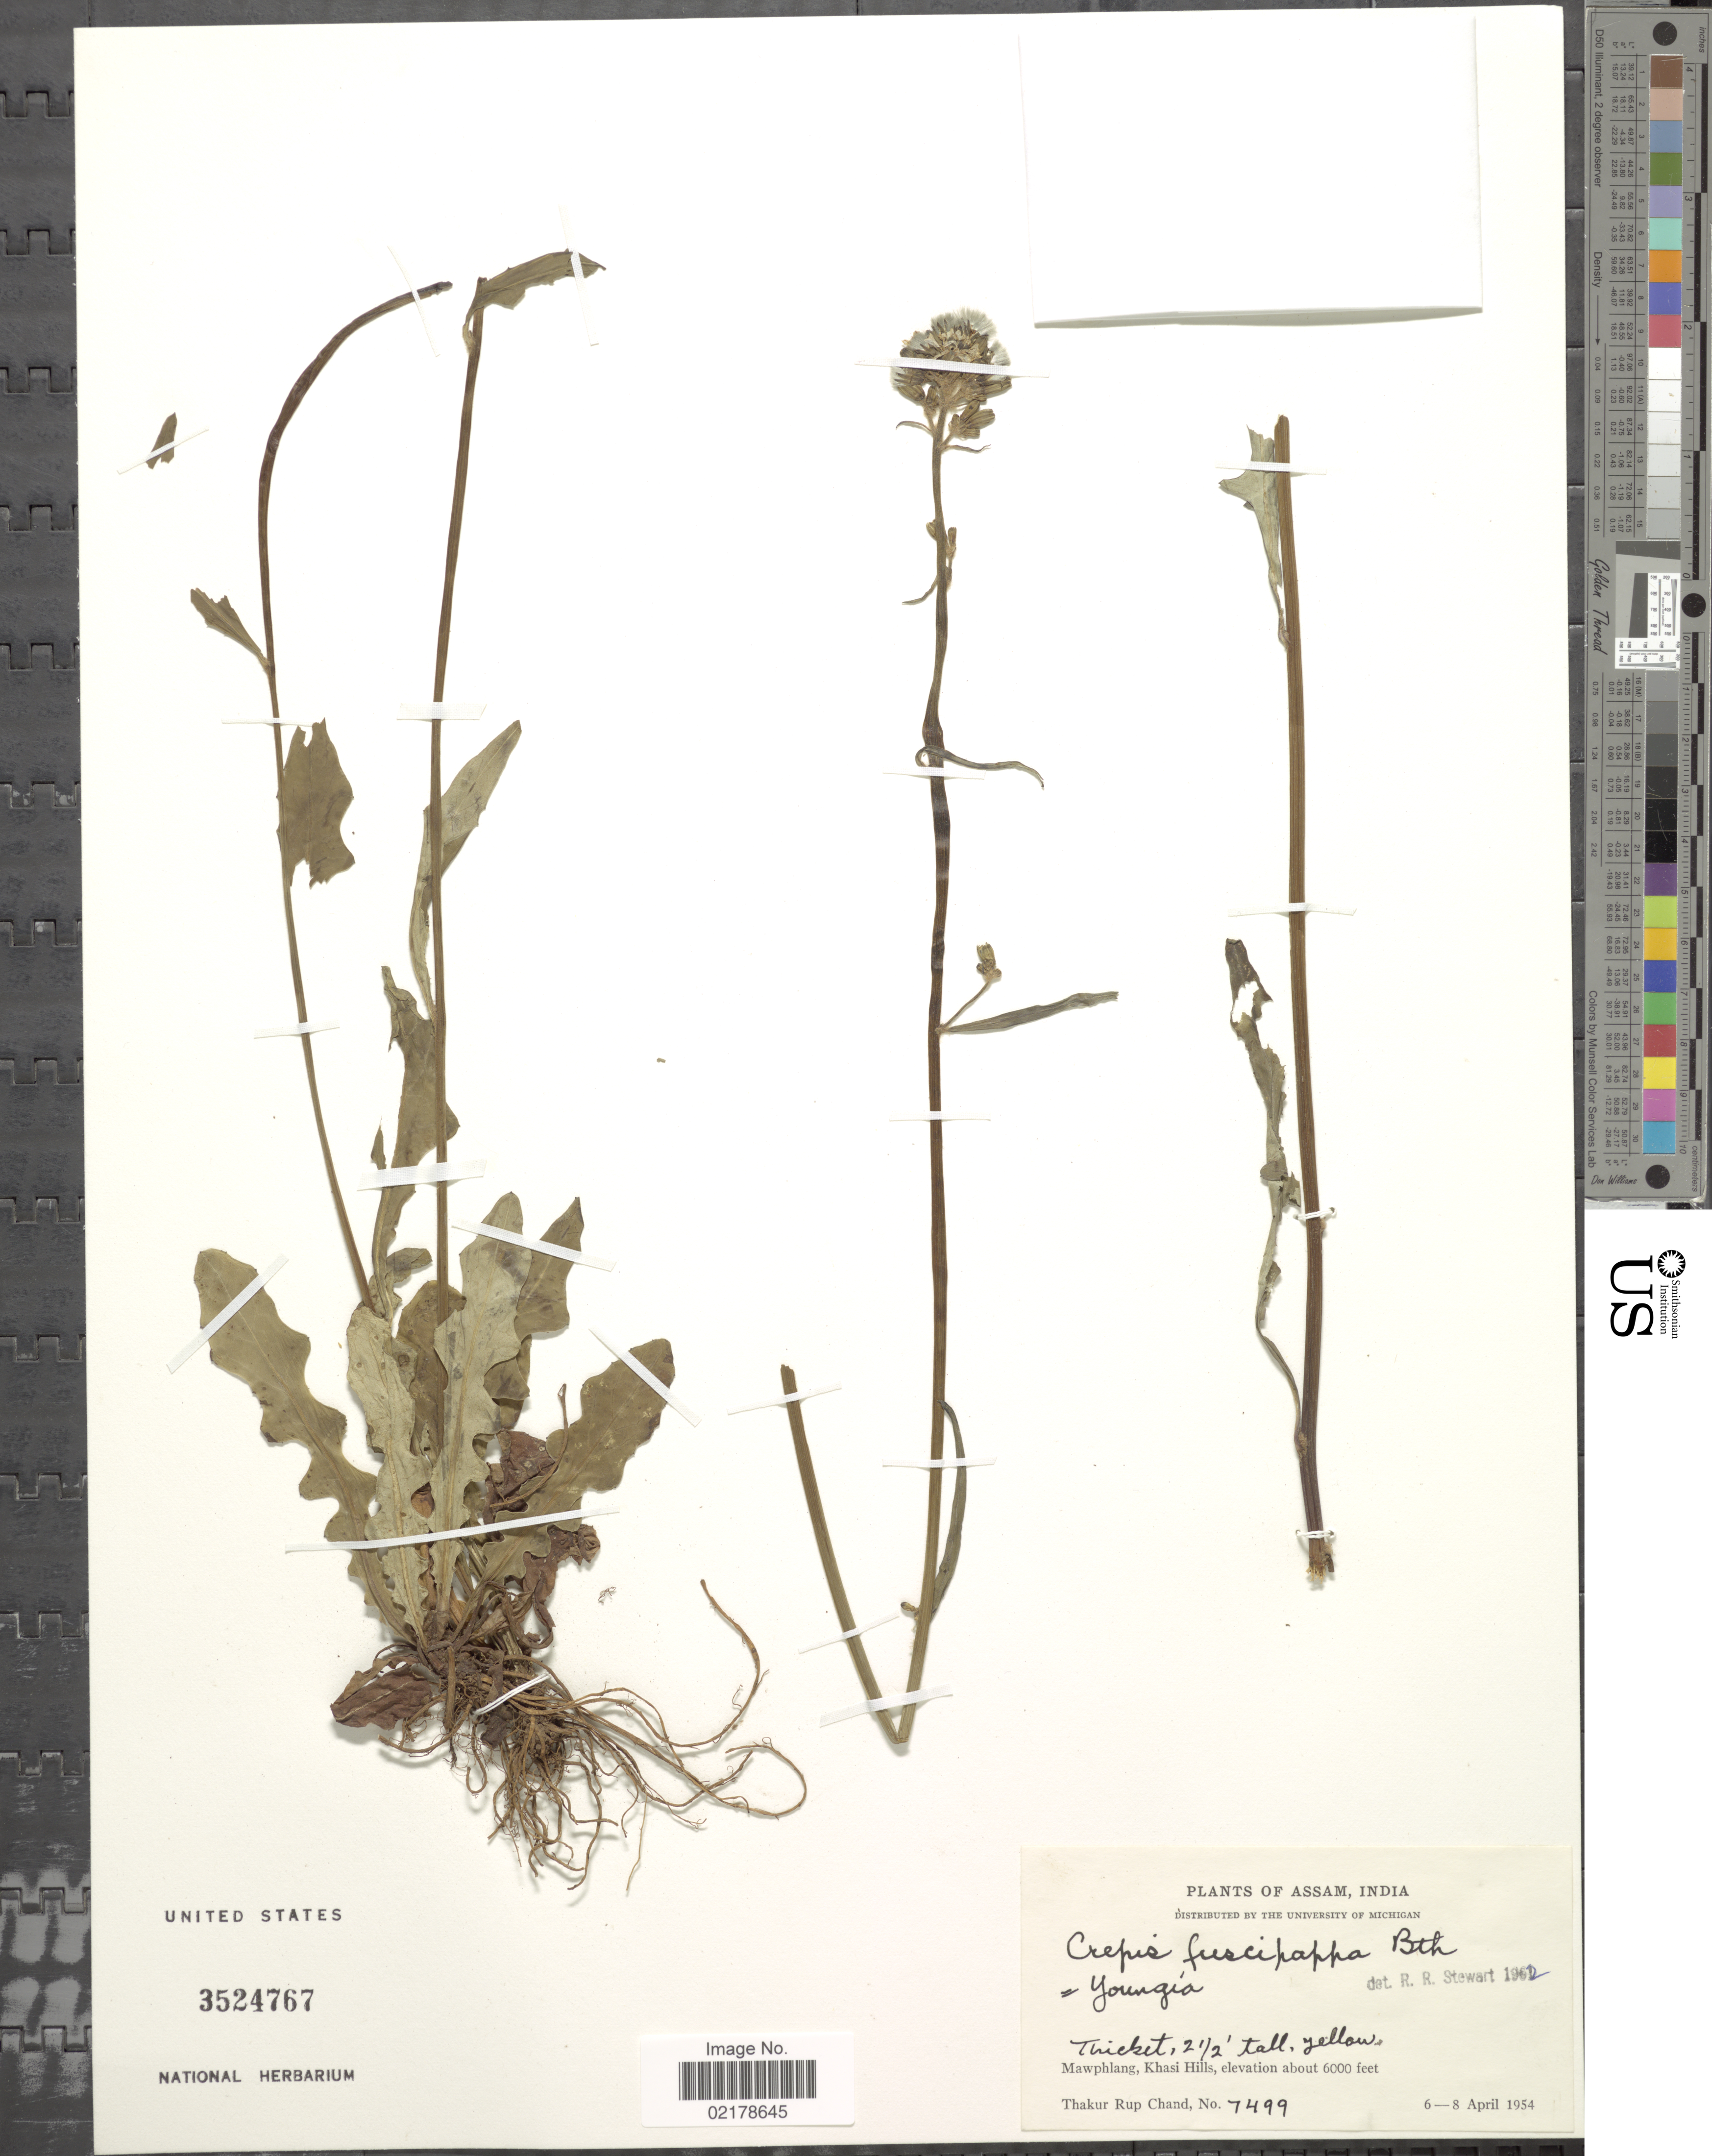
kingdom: Plantae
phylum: Tracheophyta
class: Magnoliopsida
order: Asterales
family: Asteraceae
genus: Youngia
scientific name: Youngia fuscipappa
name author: Thwaites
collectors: T. R. Chand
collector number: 7499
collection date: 1954-04-06/1954-04-08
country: India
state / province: Meghalaya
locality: Assam, India. Mawphlang, Khasi Hills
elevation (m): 1829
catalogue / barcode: US 3524767